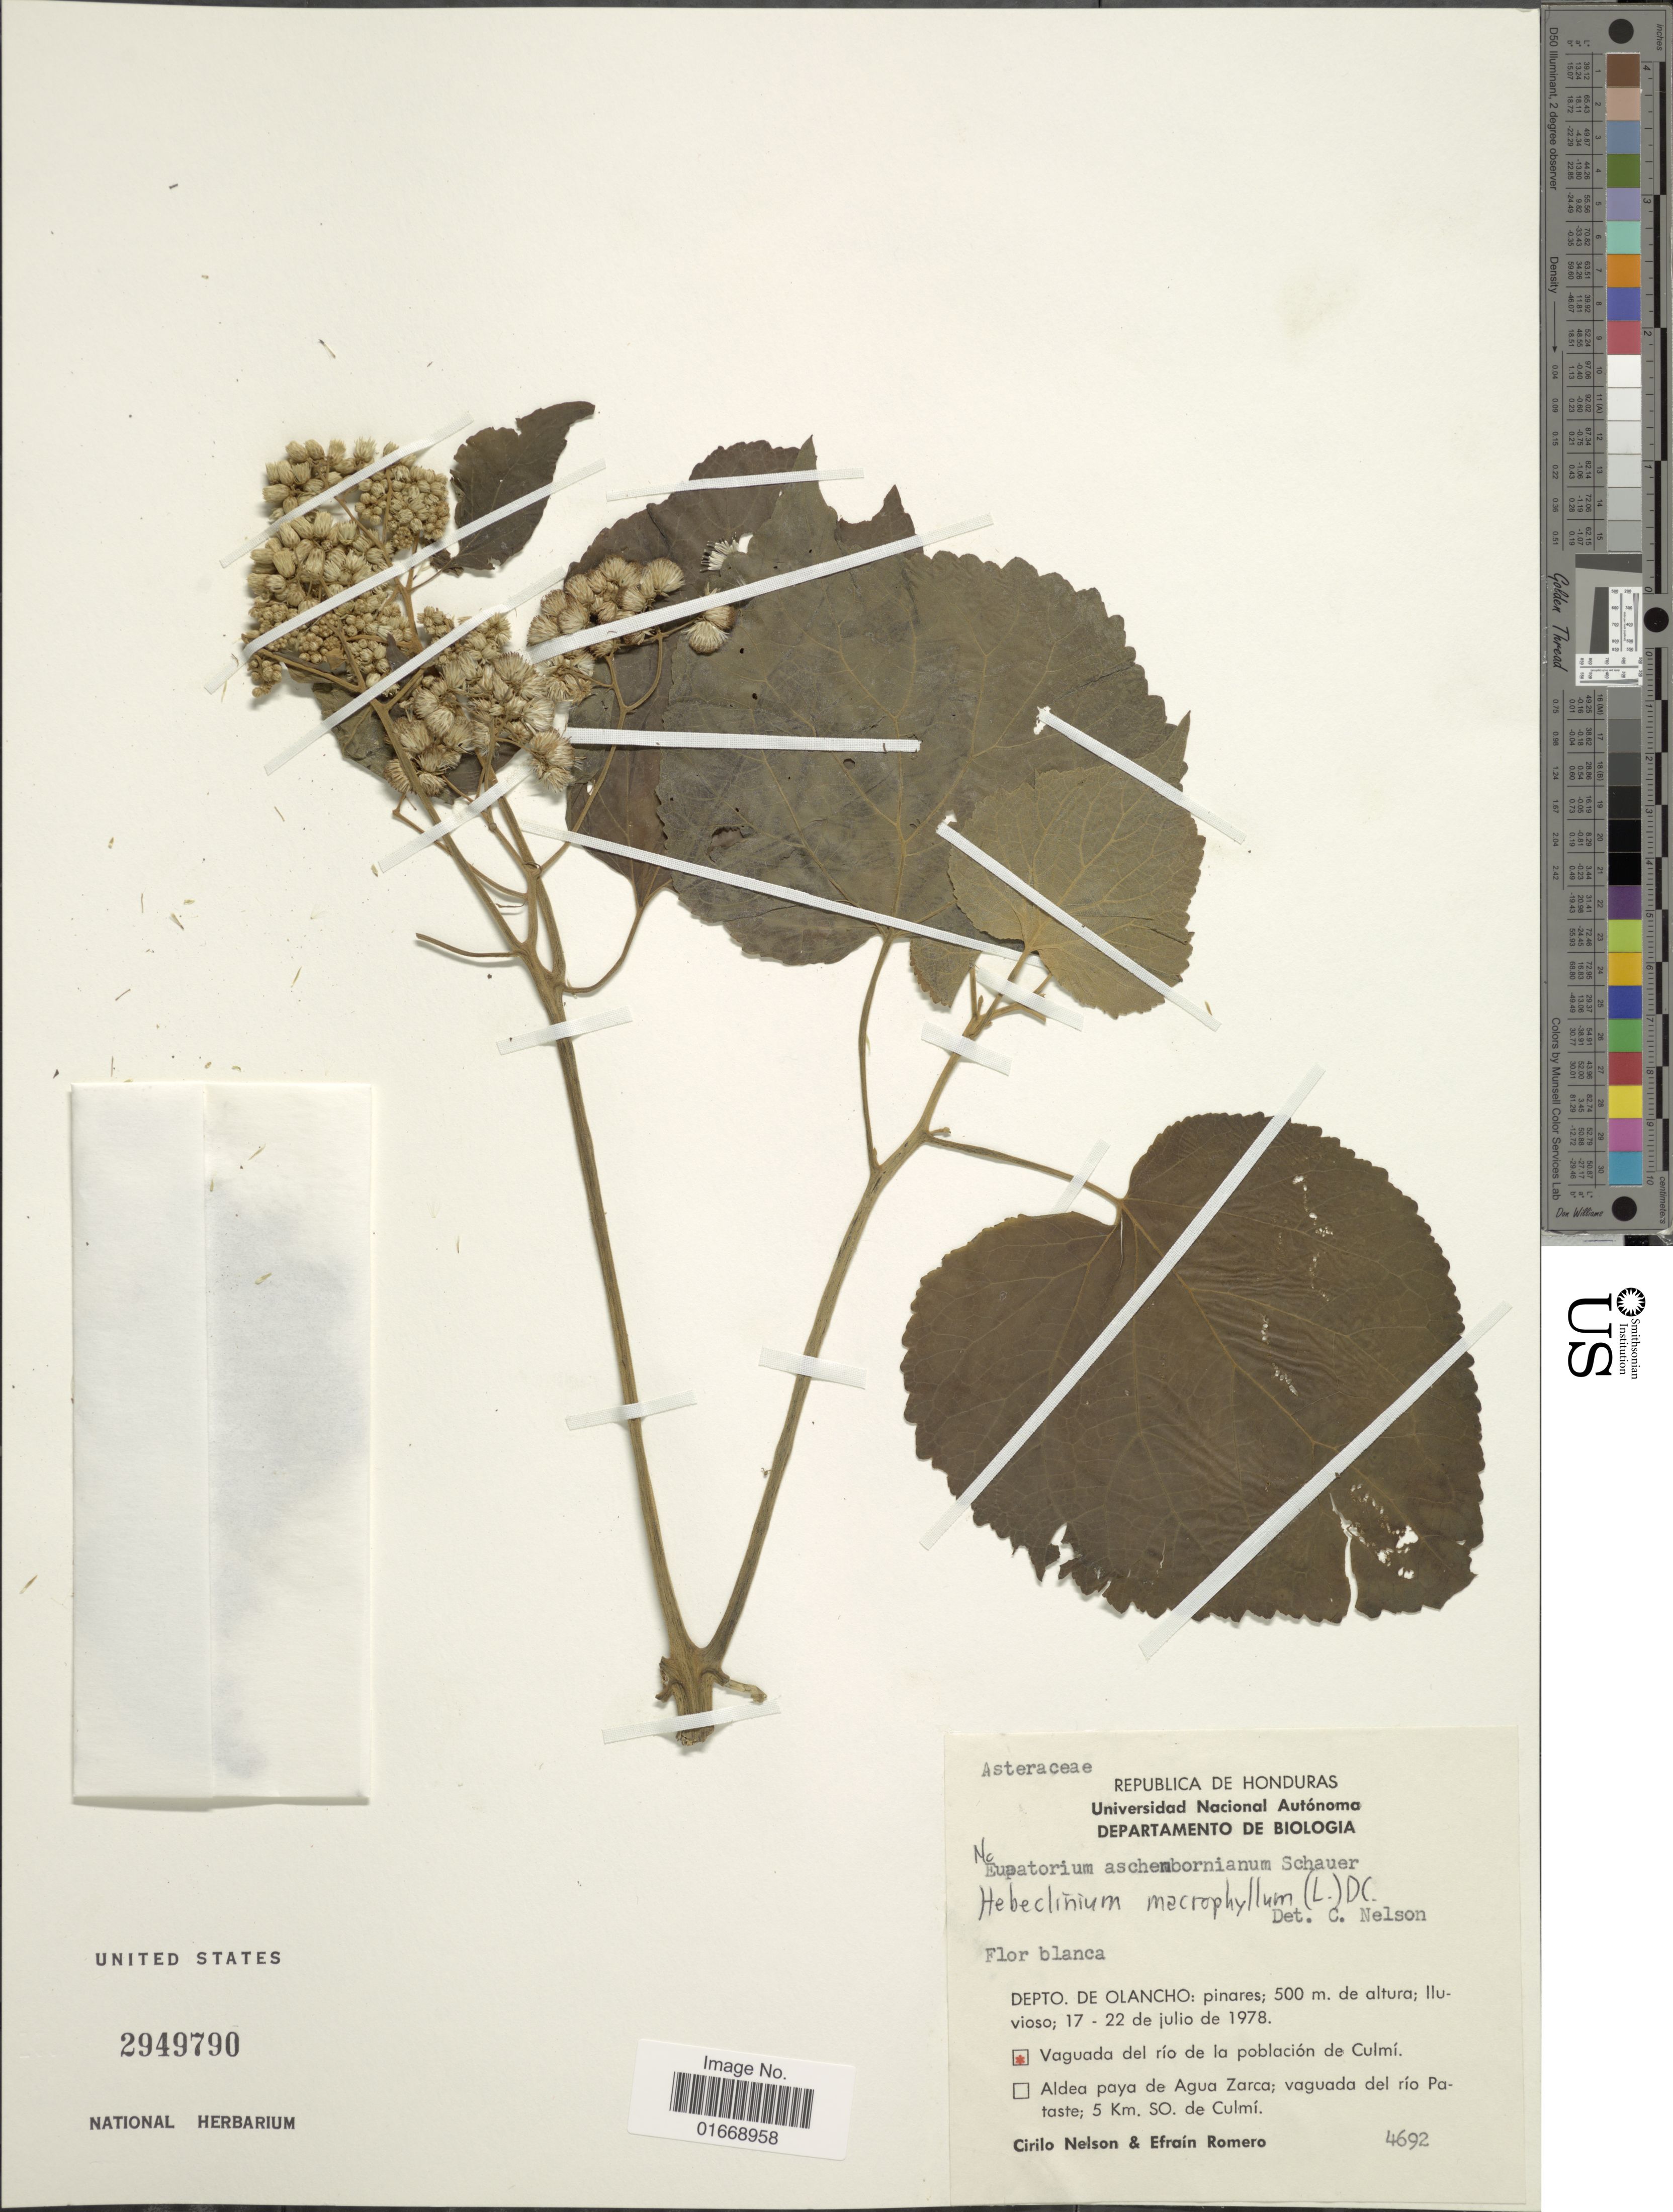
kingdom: Plantae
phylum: Tracheophyta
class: Magnoliopsida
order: Asterales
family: Asteraceae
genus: Hebeclinium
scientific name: Hebeclinium macrophyllum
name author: (L.) DC.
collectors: C. H. Nelson & E. Romero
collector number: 4692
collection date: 1978-07-17/1978-07-22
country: Honduras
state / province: Olancho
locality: Republica de Honduras, pinares, Vaguada del rio de la poblacion de Culmi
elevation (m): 500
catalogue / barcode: US 2949790